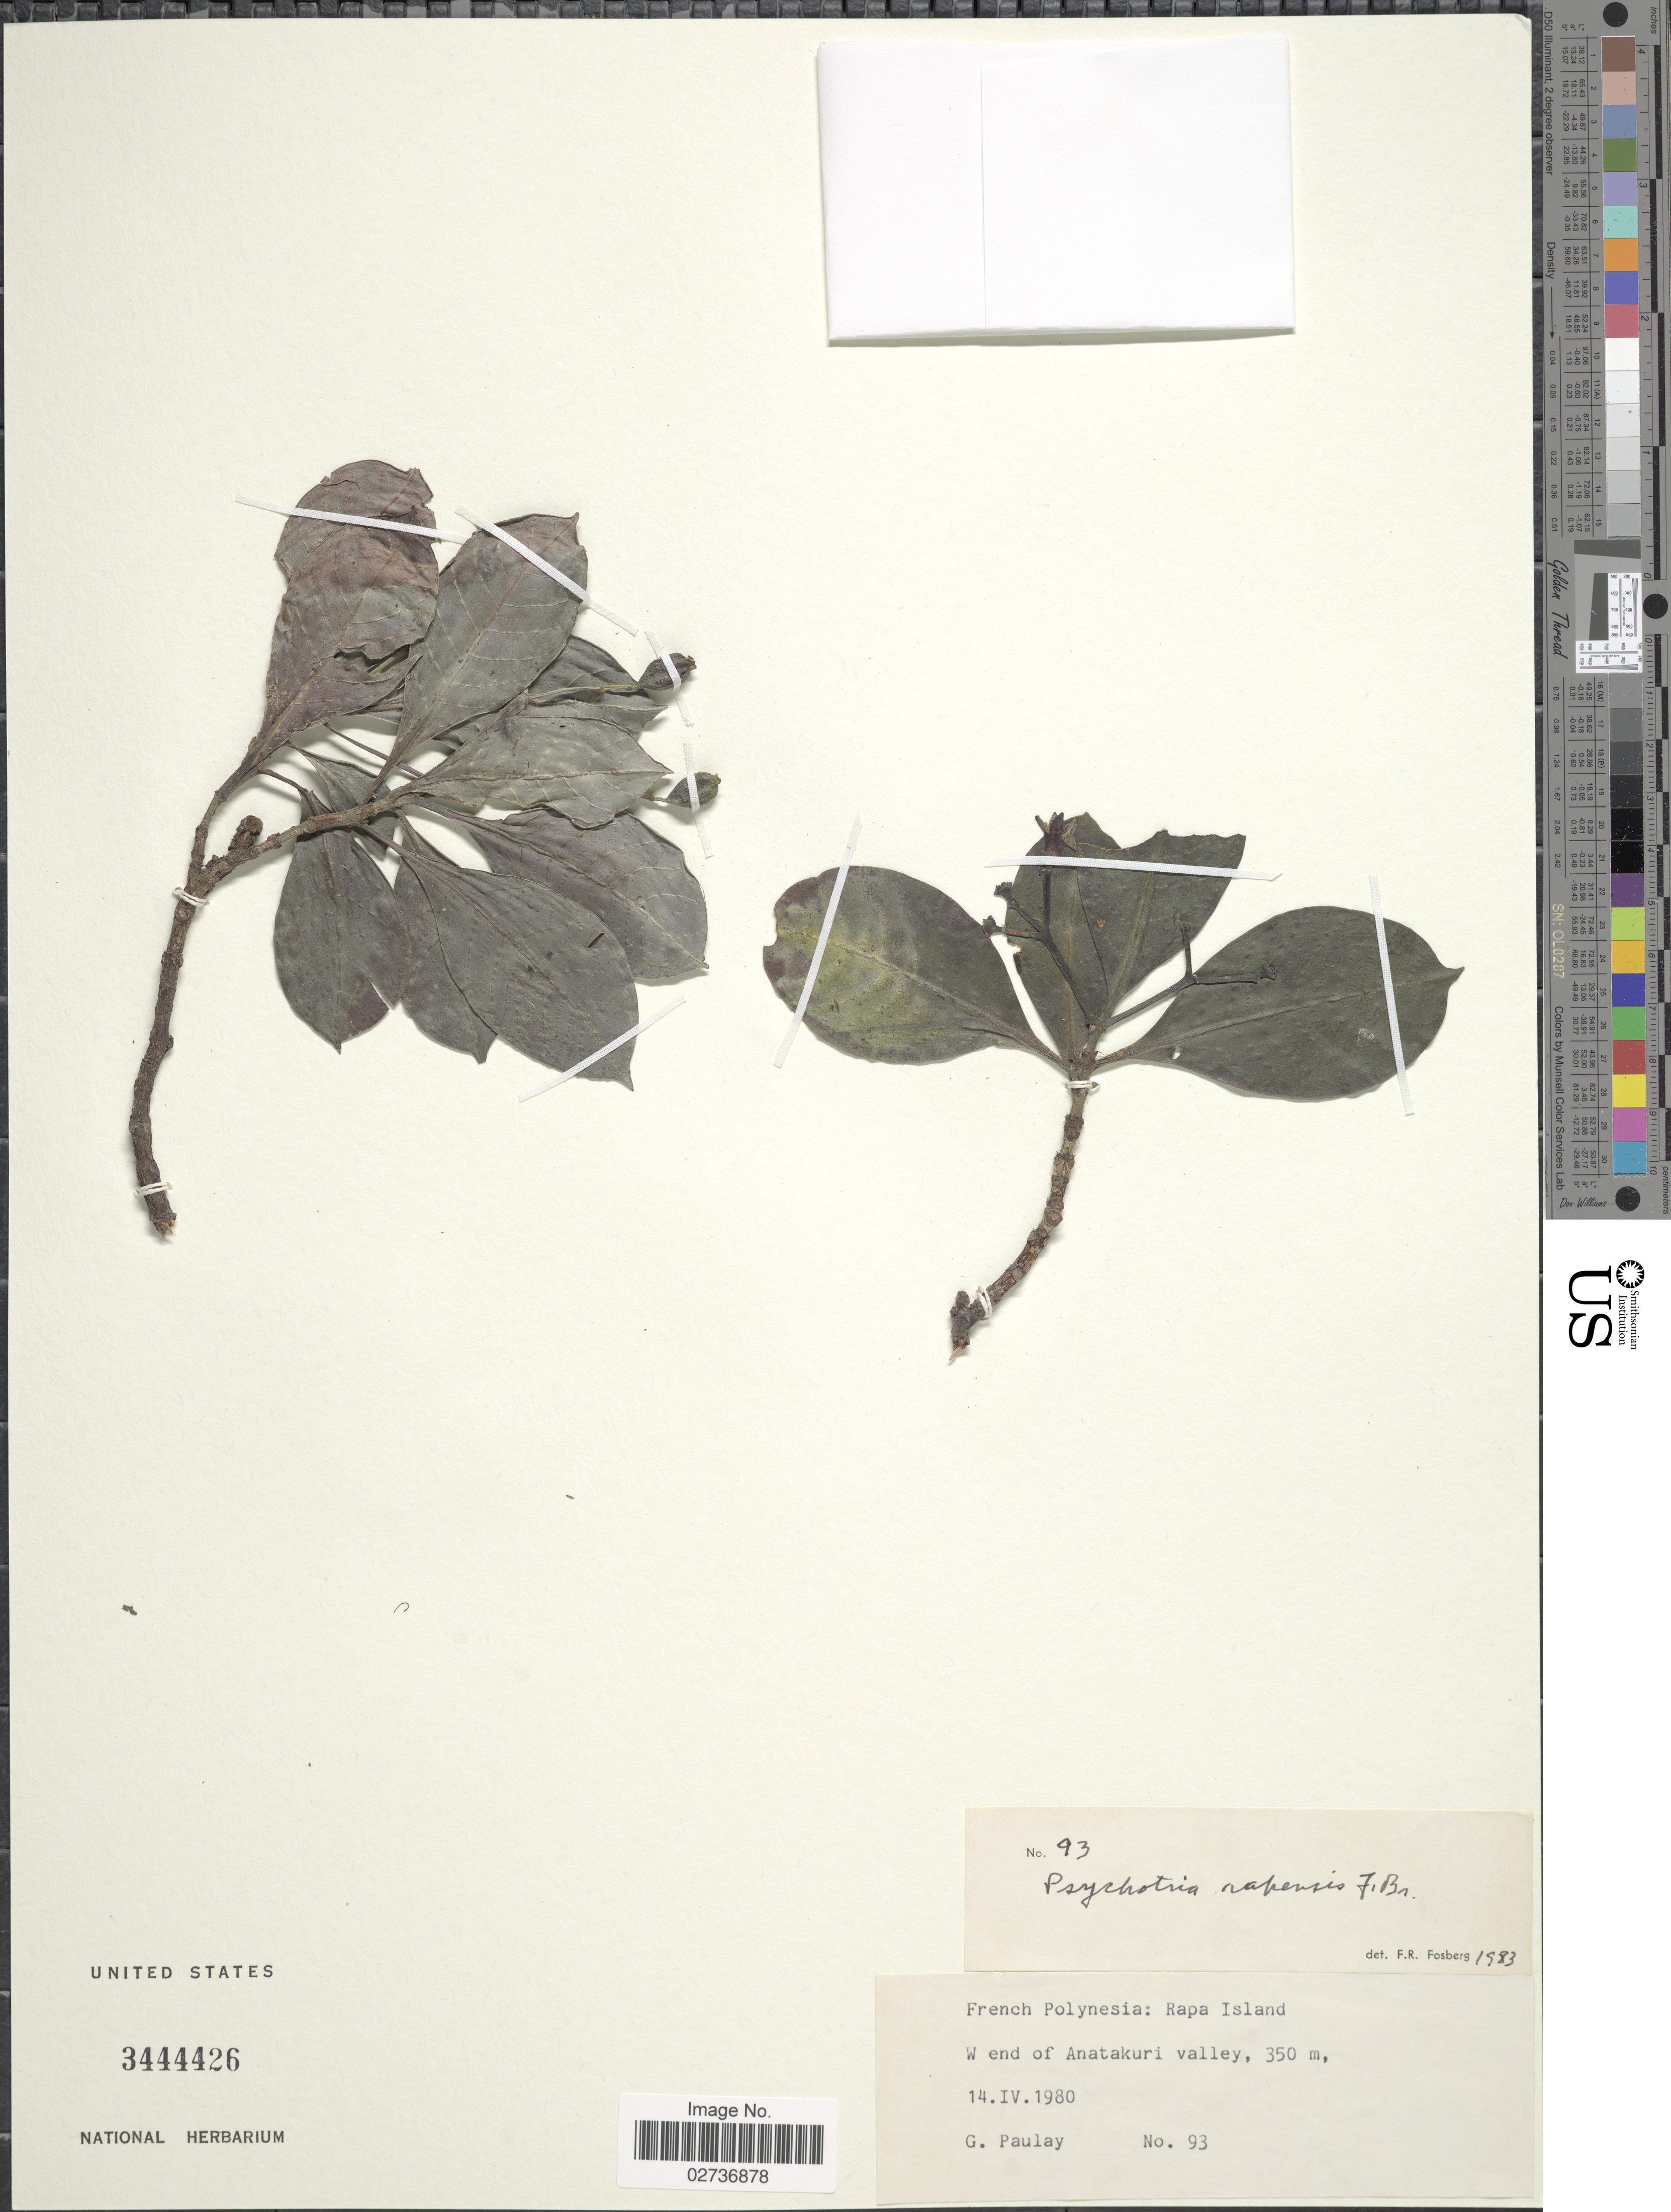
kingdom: Plantae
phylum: Tracheophyta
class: Magnoliopsida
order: Gentianales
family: Rubiaceae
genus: Psychotria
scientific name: Psychotria rapensis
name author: F. Br.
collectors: G. Paulay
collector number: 93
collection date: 1980-04-14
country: French Polynesia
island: Rapa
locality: Rapa Island. W end of Anatakuri valley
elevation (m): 350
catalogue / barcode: US 3444426